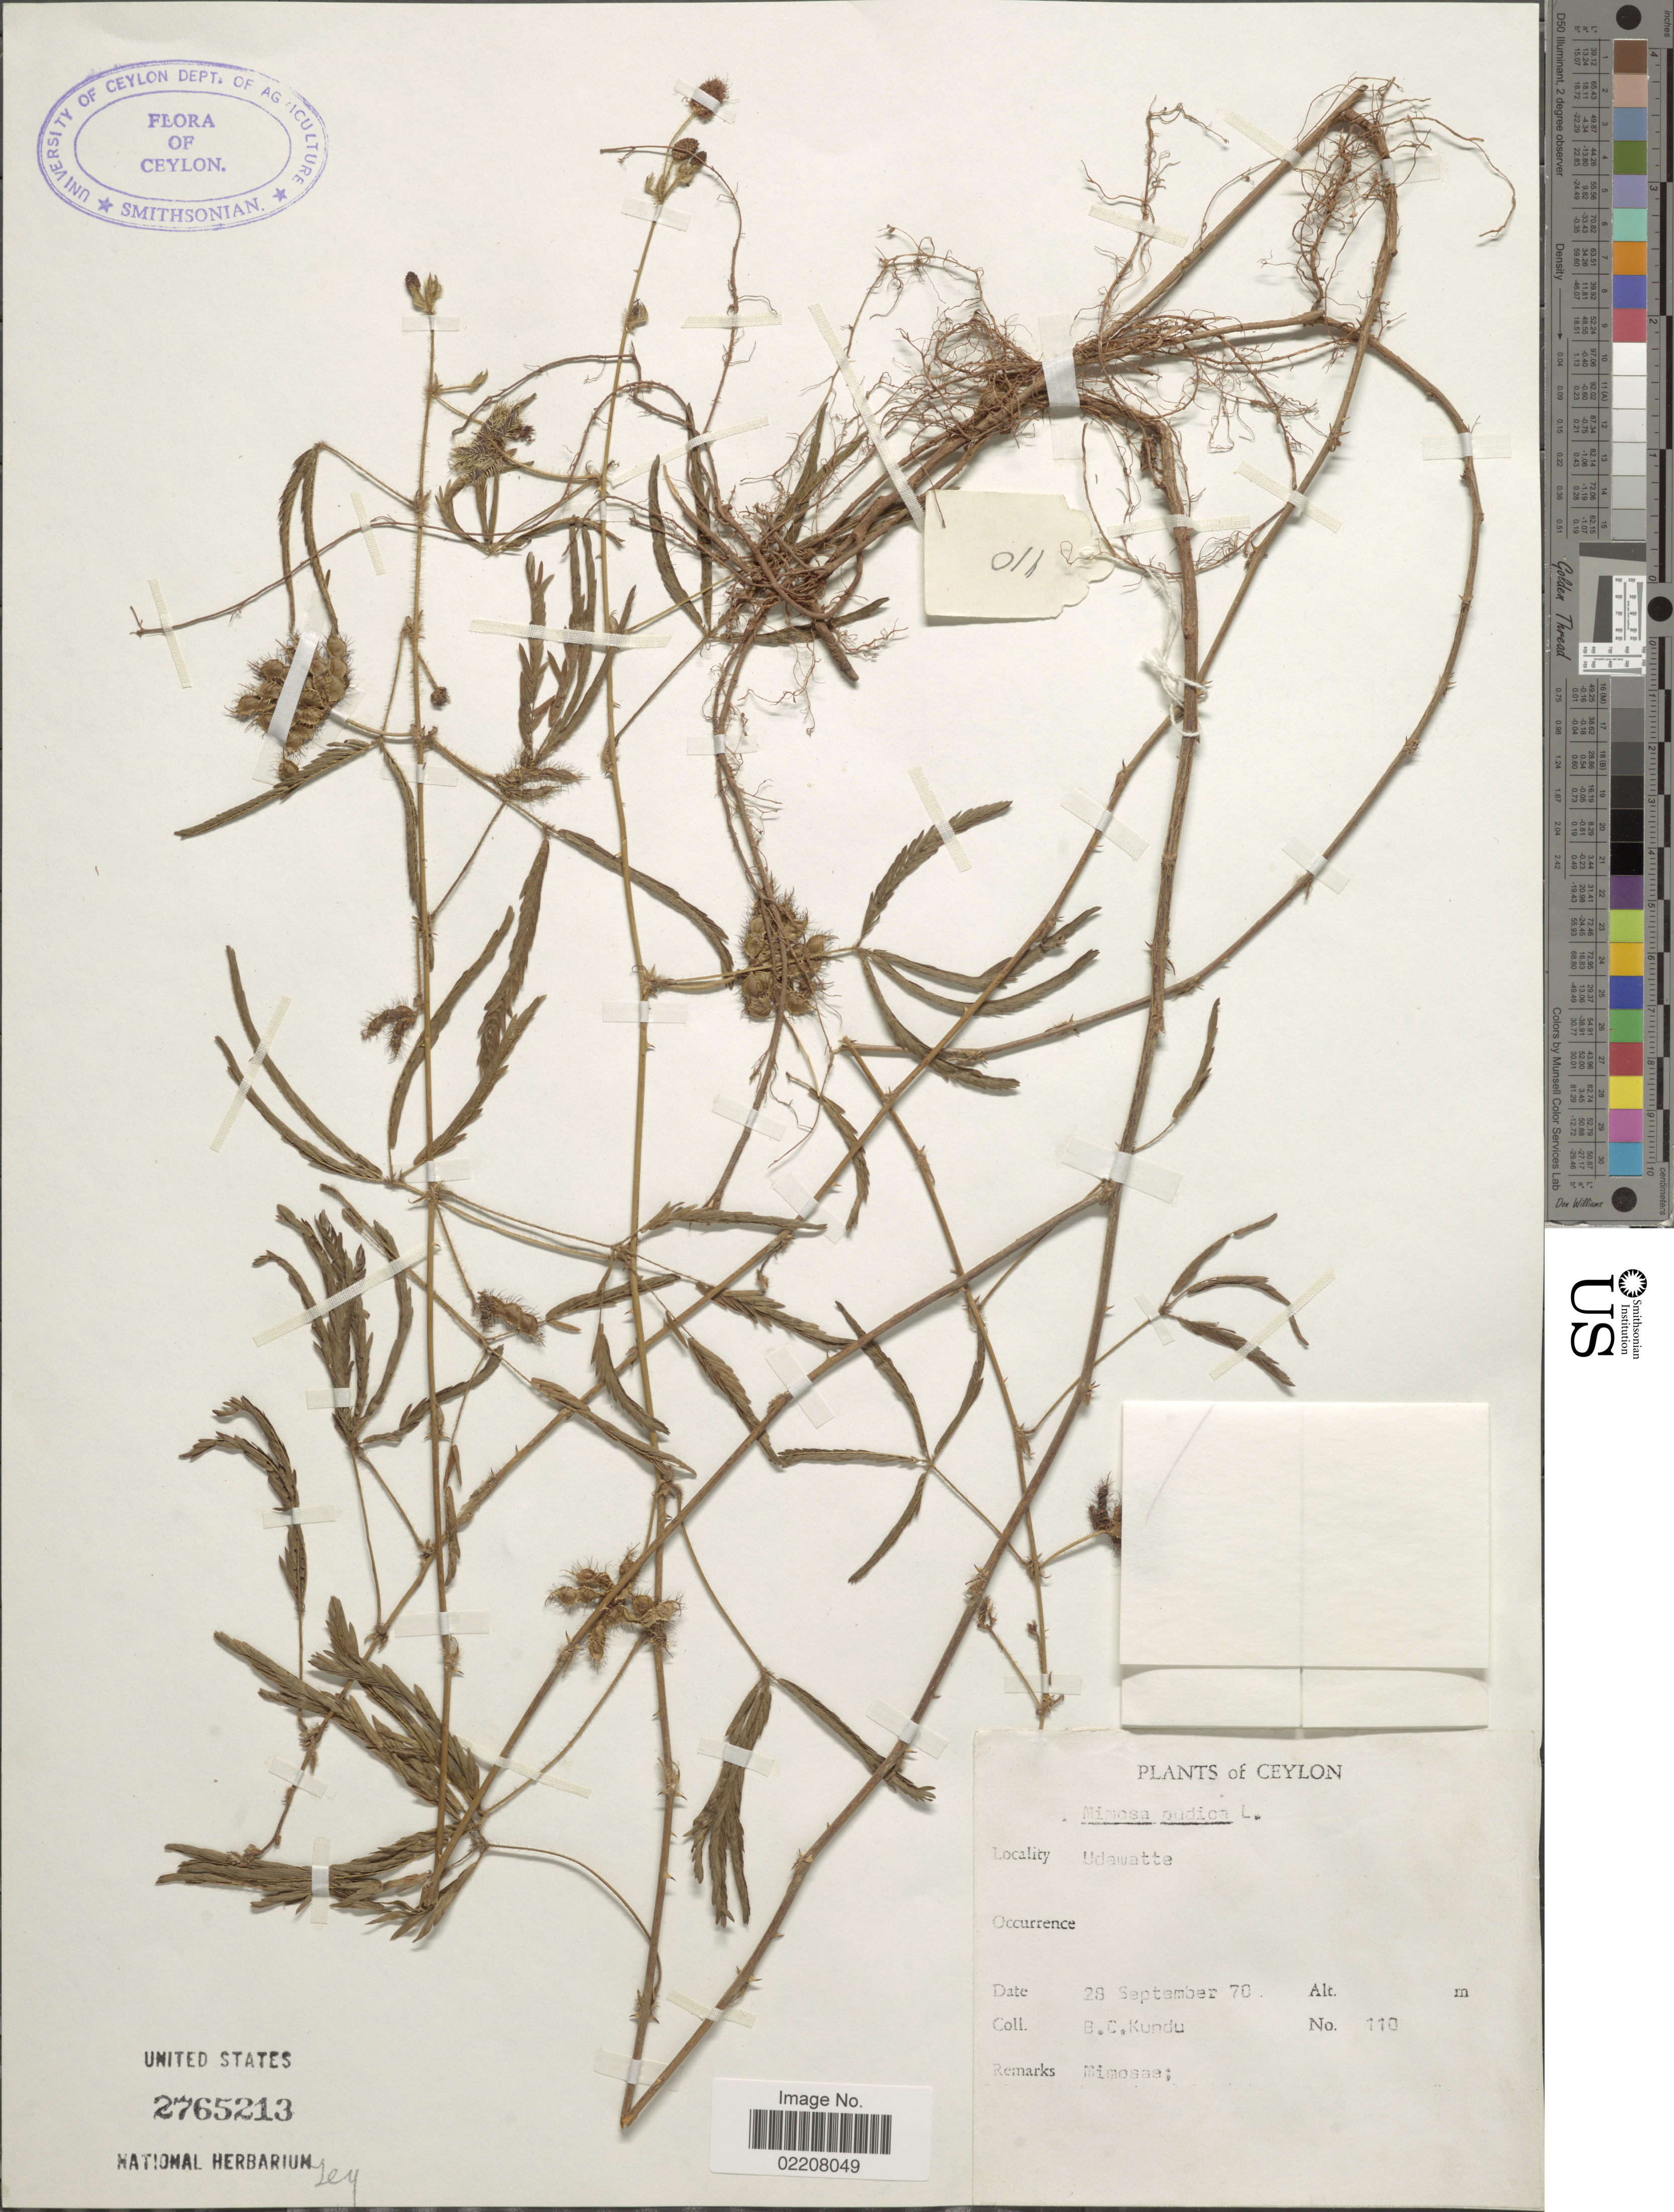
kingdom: Plantae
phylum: Tracheophyta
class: Magnoliopsida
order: Fabales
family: Fabaceae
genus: Mimosa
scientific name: Mimosa pudica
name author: L.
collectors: B. C. Kundu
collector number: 110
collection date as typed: Transcribed d/m/y: 28/9/70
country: Sri Lanka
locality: Ceylon, Udawatte.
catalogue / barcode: US 2765213